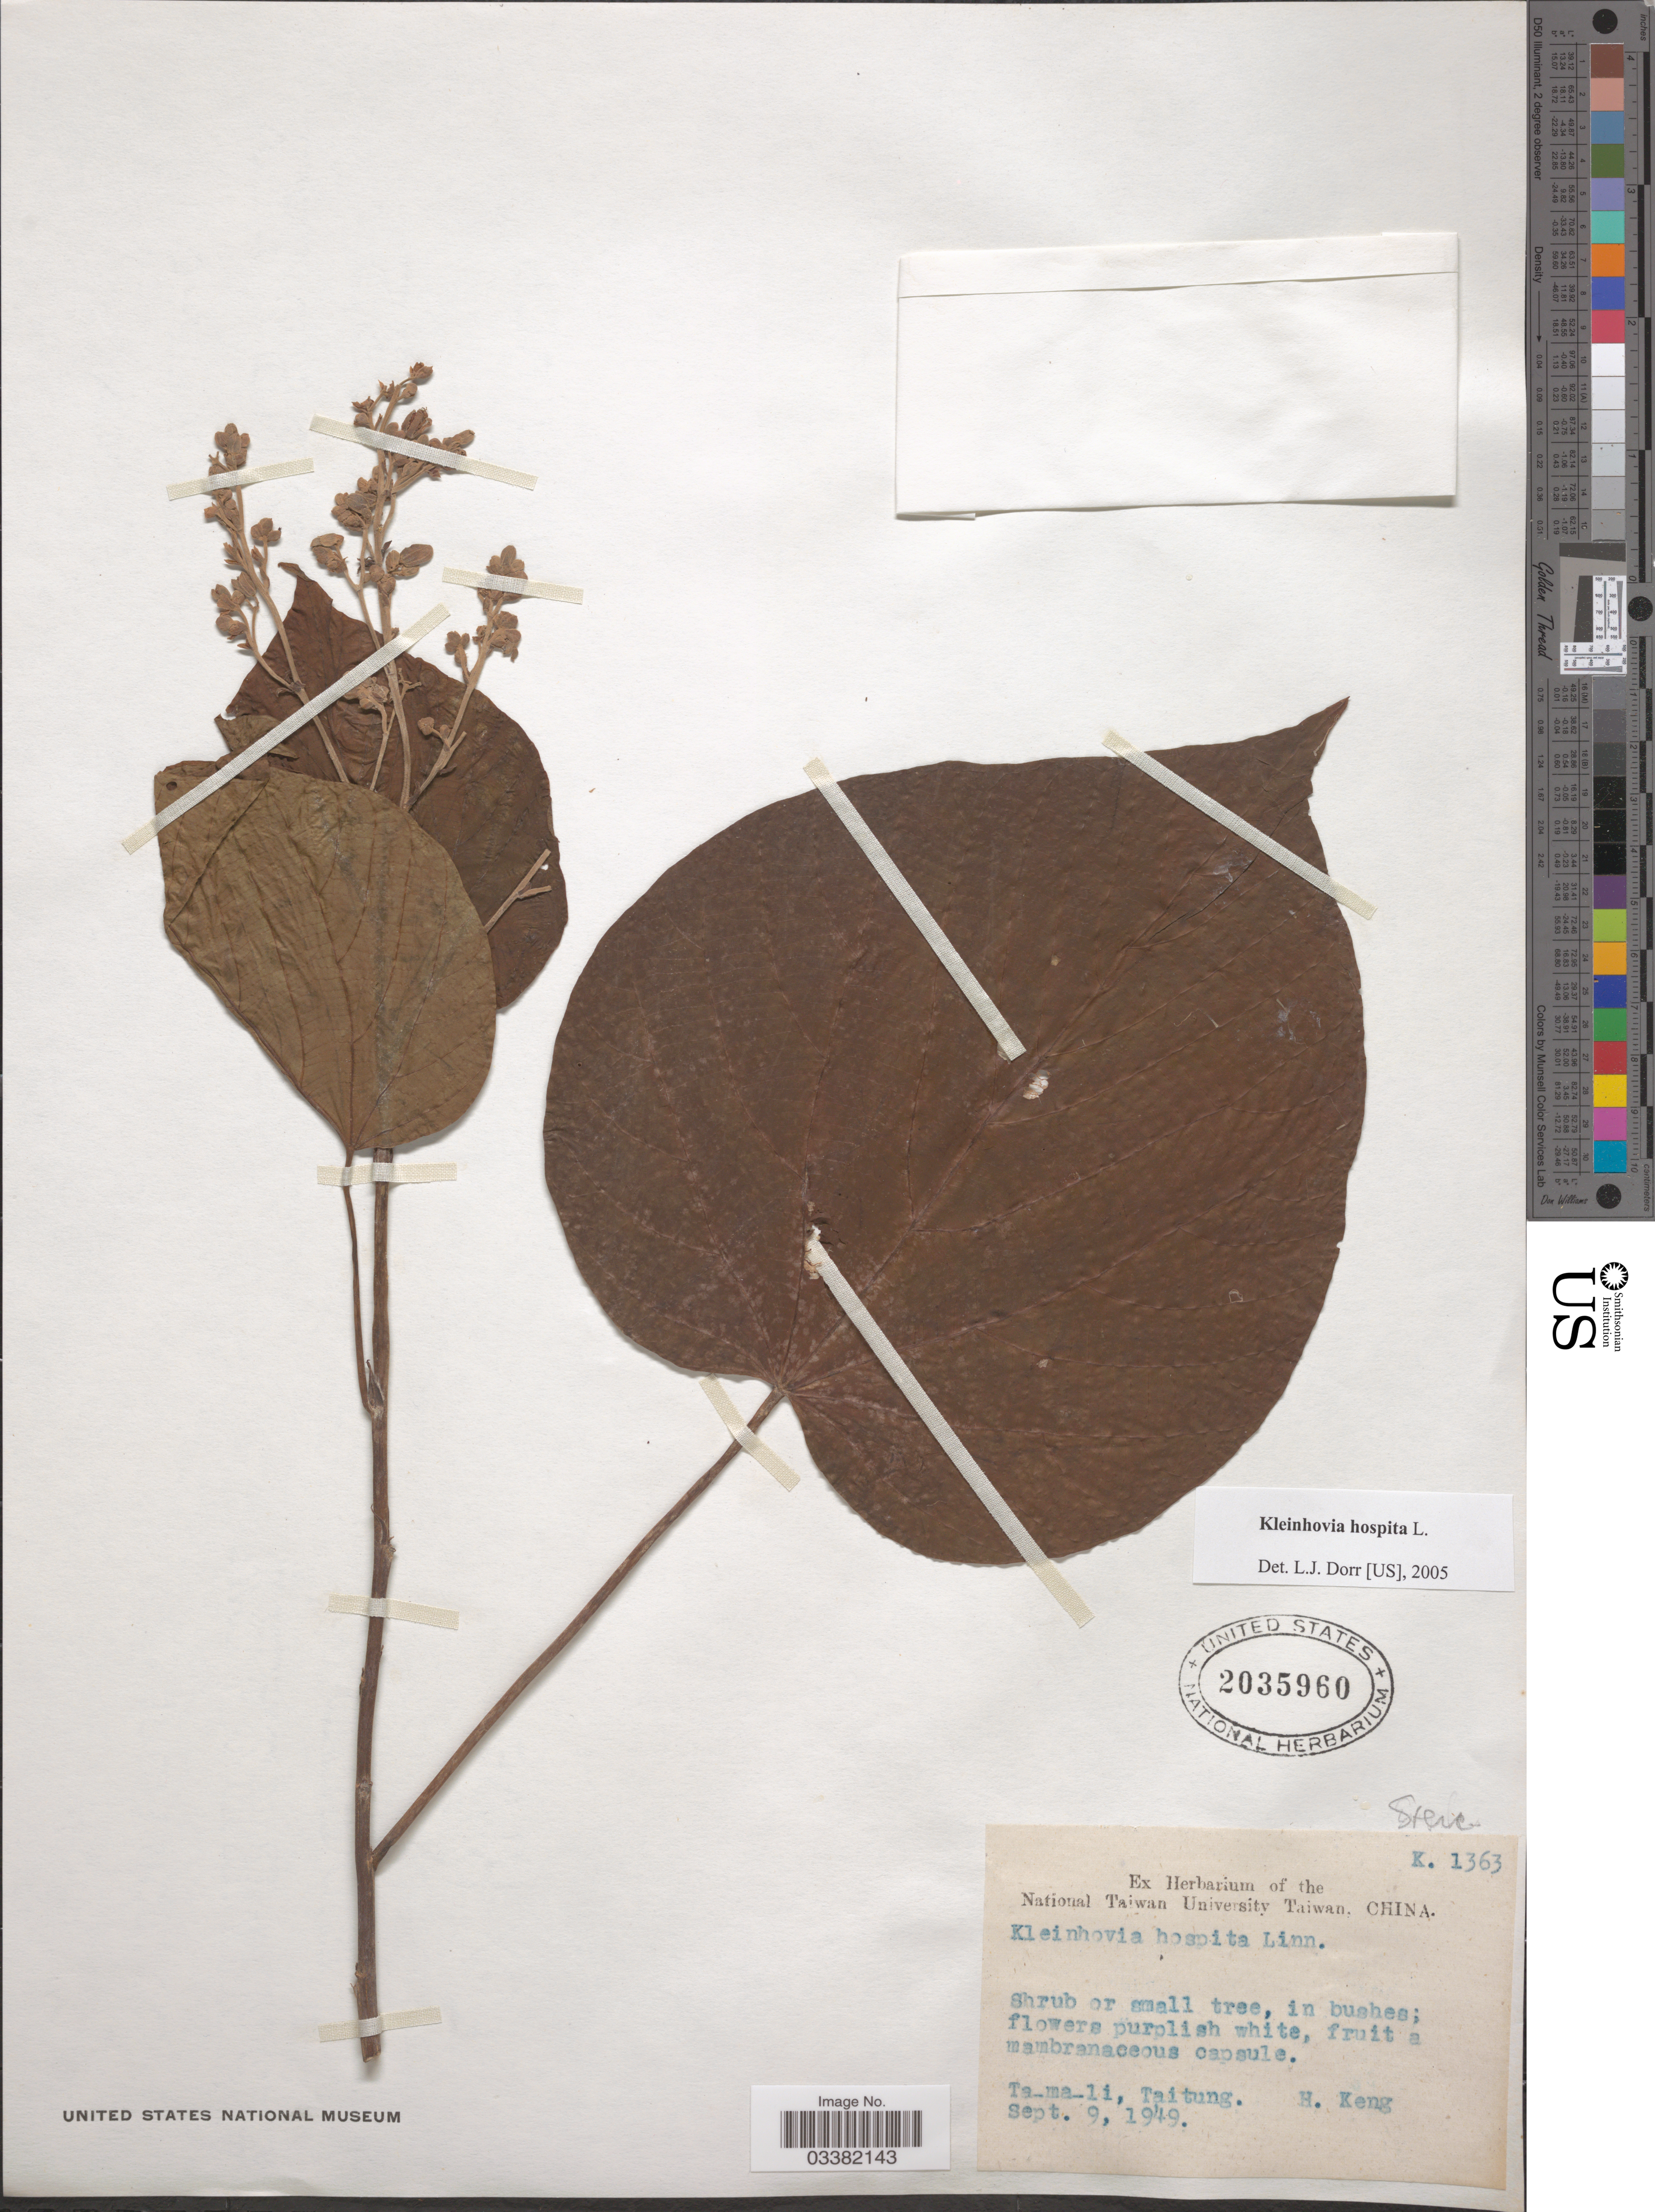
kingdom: Plantae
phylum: Tracheophyta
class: Magnoliopsida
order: Malvales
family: Malvaceae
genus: Kleinhovia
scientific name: Kleinhovia hospita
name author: L.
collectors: H. Keng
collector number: K1363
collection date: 1949-09-09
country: Taiwan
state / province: Taitung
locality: Ta-ma-li.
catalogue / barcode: US 2035960